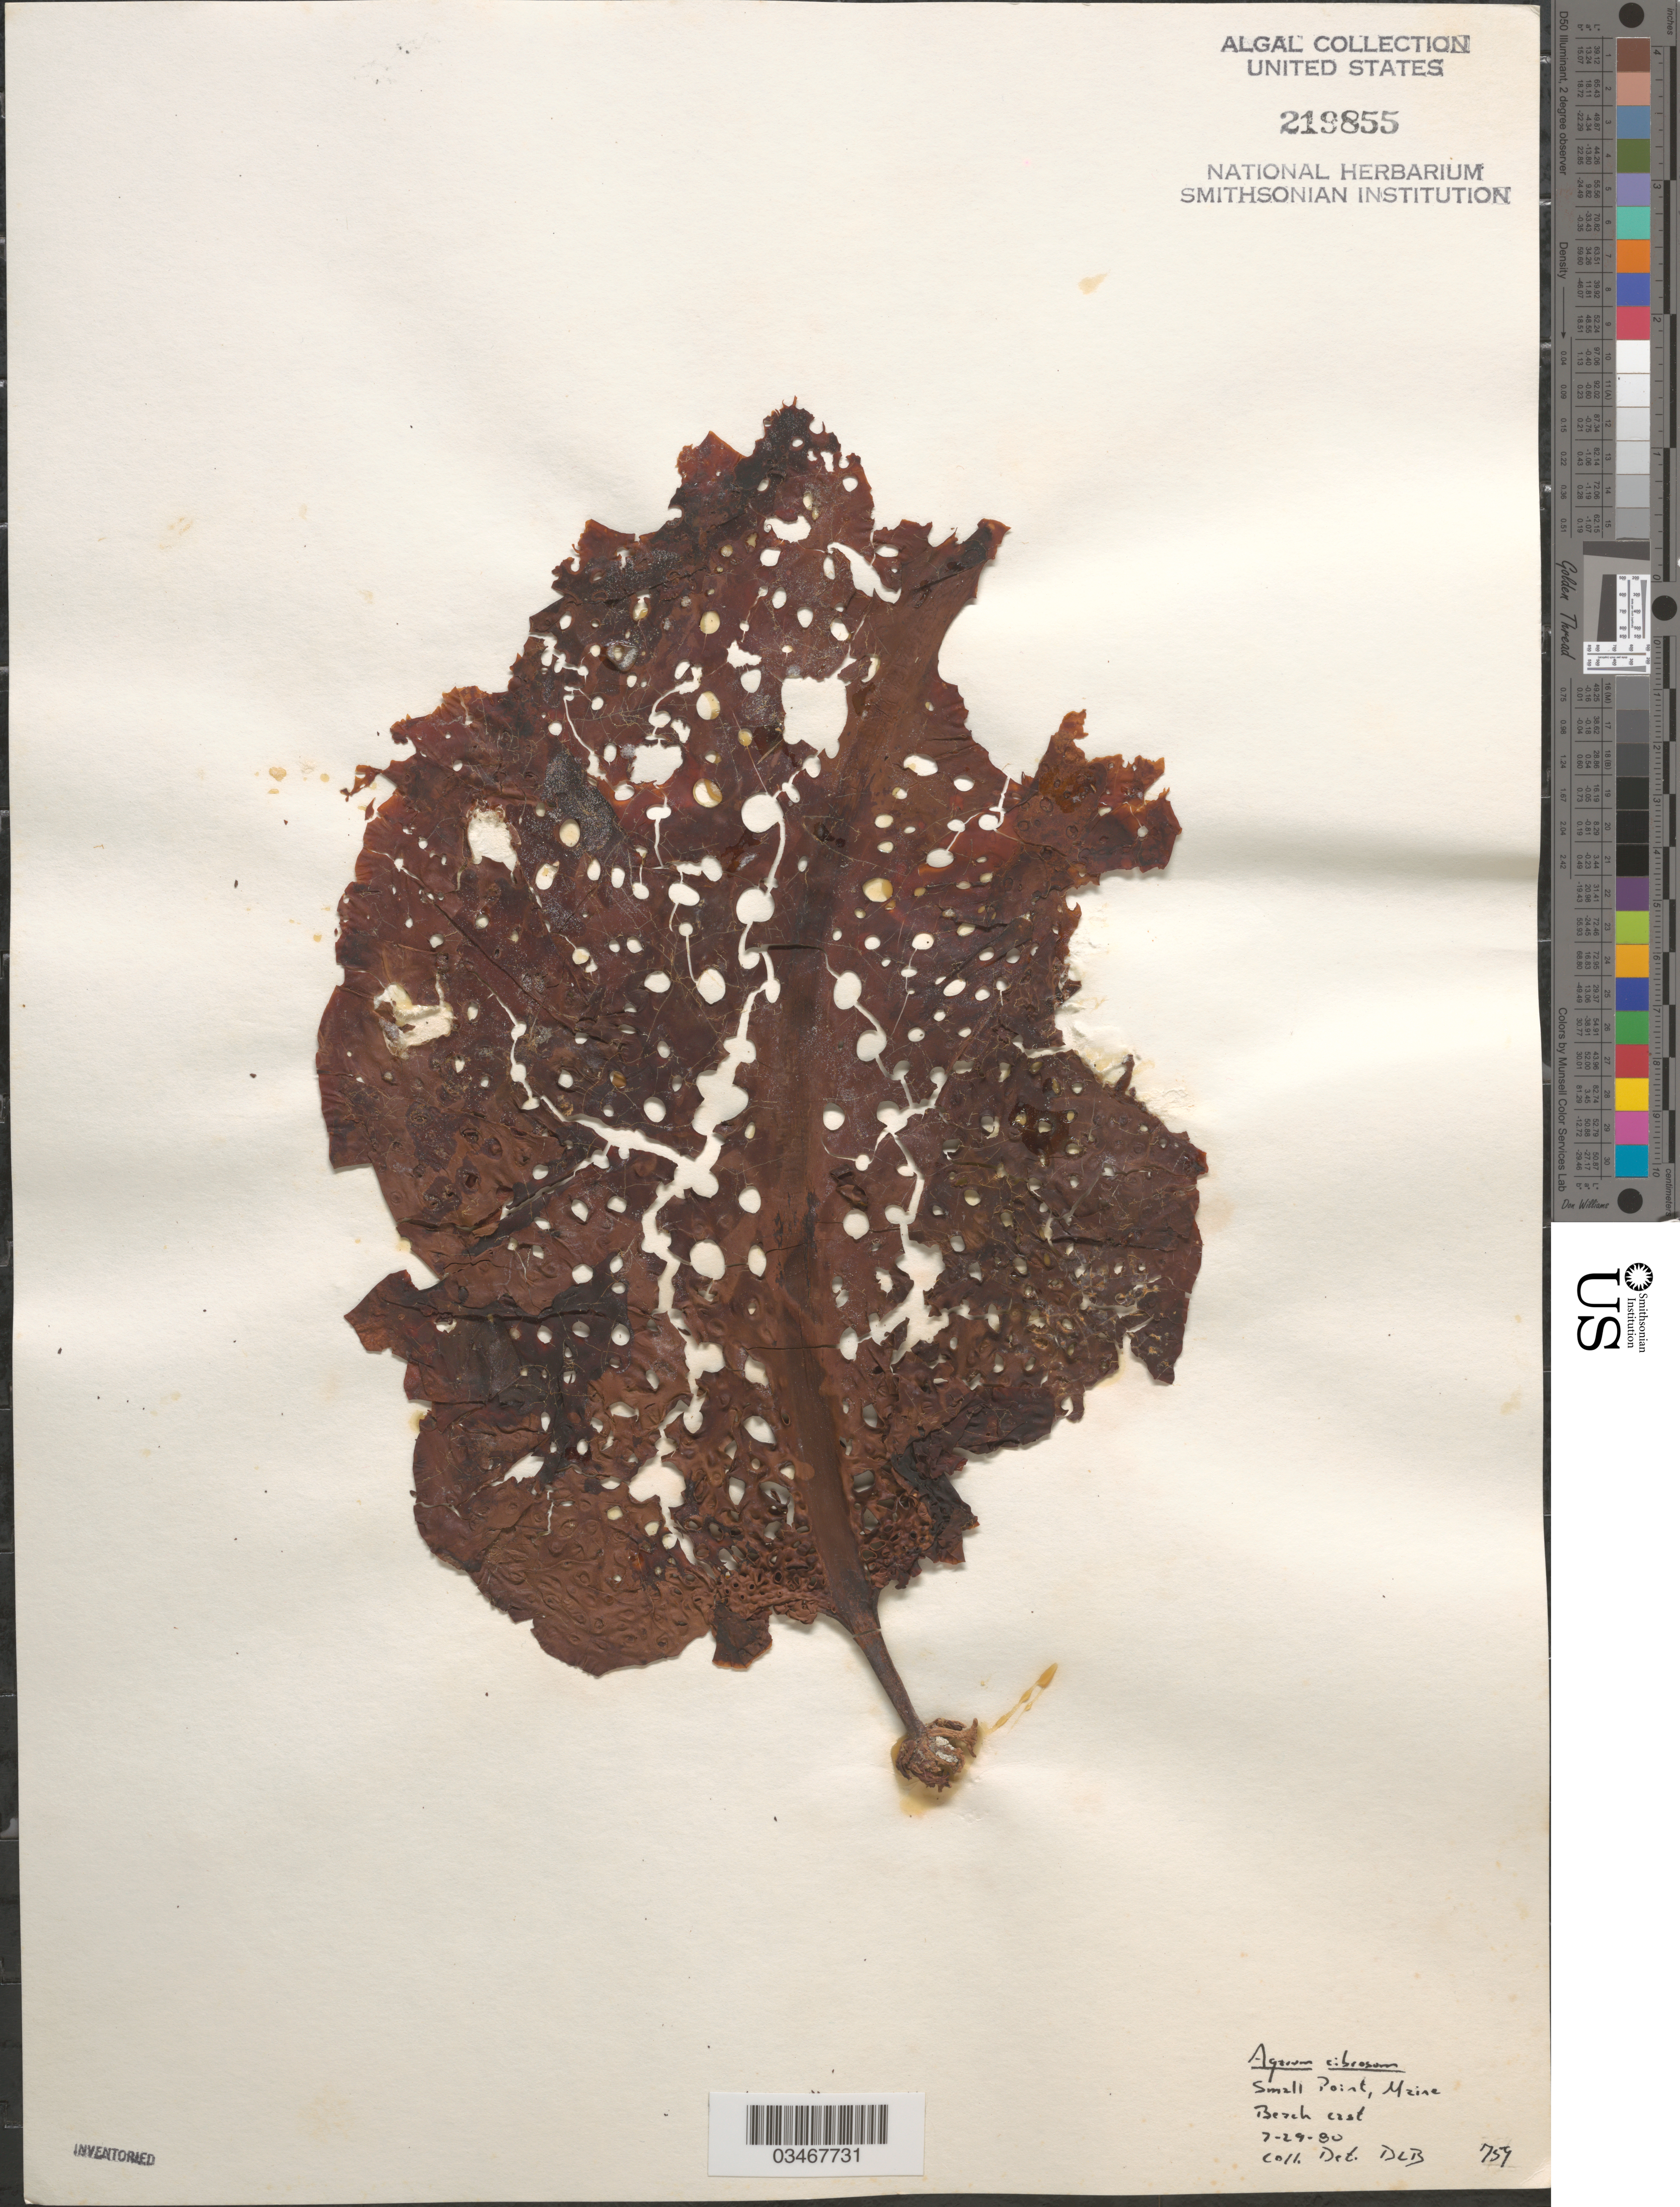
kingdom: Chromista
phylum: Ochrophyta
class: Phaeophyceae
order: Laminariales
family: Costariaceae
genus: Agarum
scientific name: Agarum clathratum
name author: Dumortier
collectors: D.L. Ballantine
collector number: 759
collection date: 1980-07-29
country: United States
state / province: Maine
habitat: Beach cast.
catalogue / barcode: US 219855